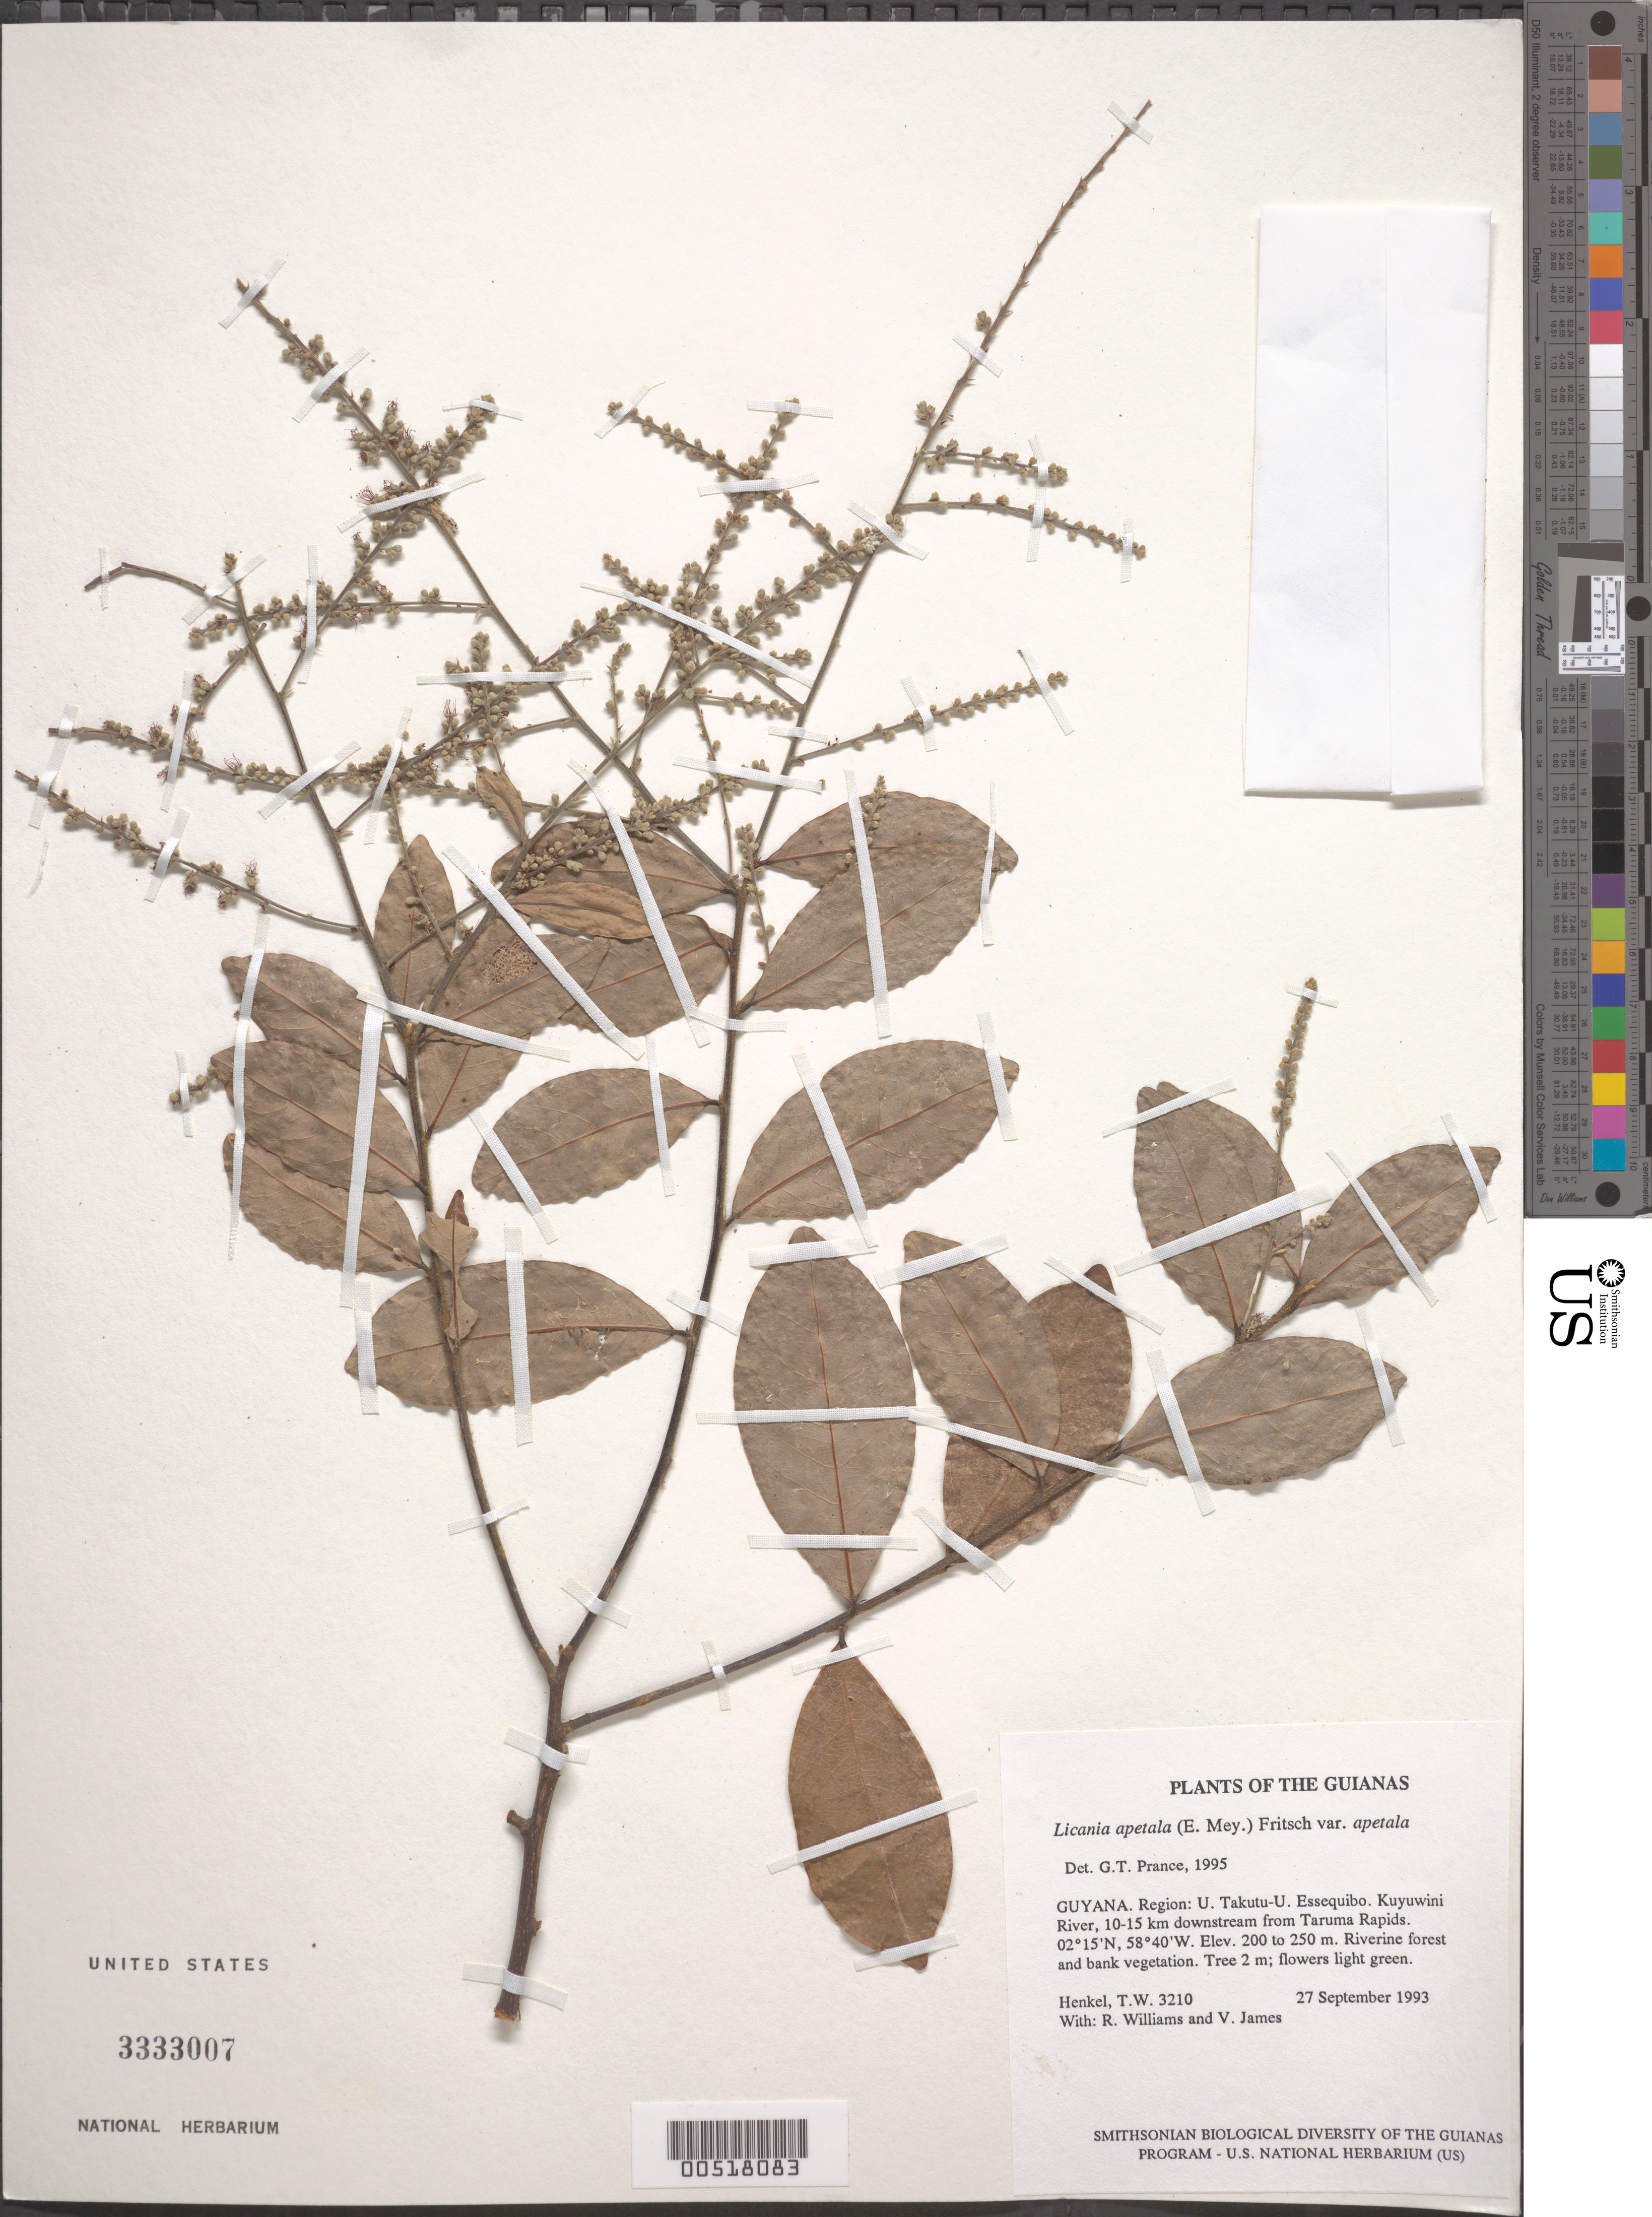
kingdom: Plantae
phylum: Tracheophyta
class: Magnoliopsida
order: Malpighiales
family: Chrysobalanaceae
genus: Leptobalanus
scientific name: Leptobalanus apetalus var. apetalus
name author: (E. Mey.) Sothers & Prance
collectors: T. Henkel, R. Williams & V. James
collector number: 3210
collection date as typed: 27 September 1993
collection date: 1993-09-27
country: Guyana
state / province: U. Takutu-U. Essequibo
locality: Kuyuwini River, 10-15 km downstream from Taruma Rapids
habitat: Riverine forest and bank vegetation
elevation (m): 200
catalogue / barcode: US 3333007